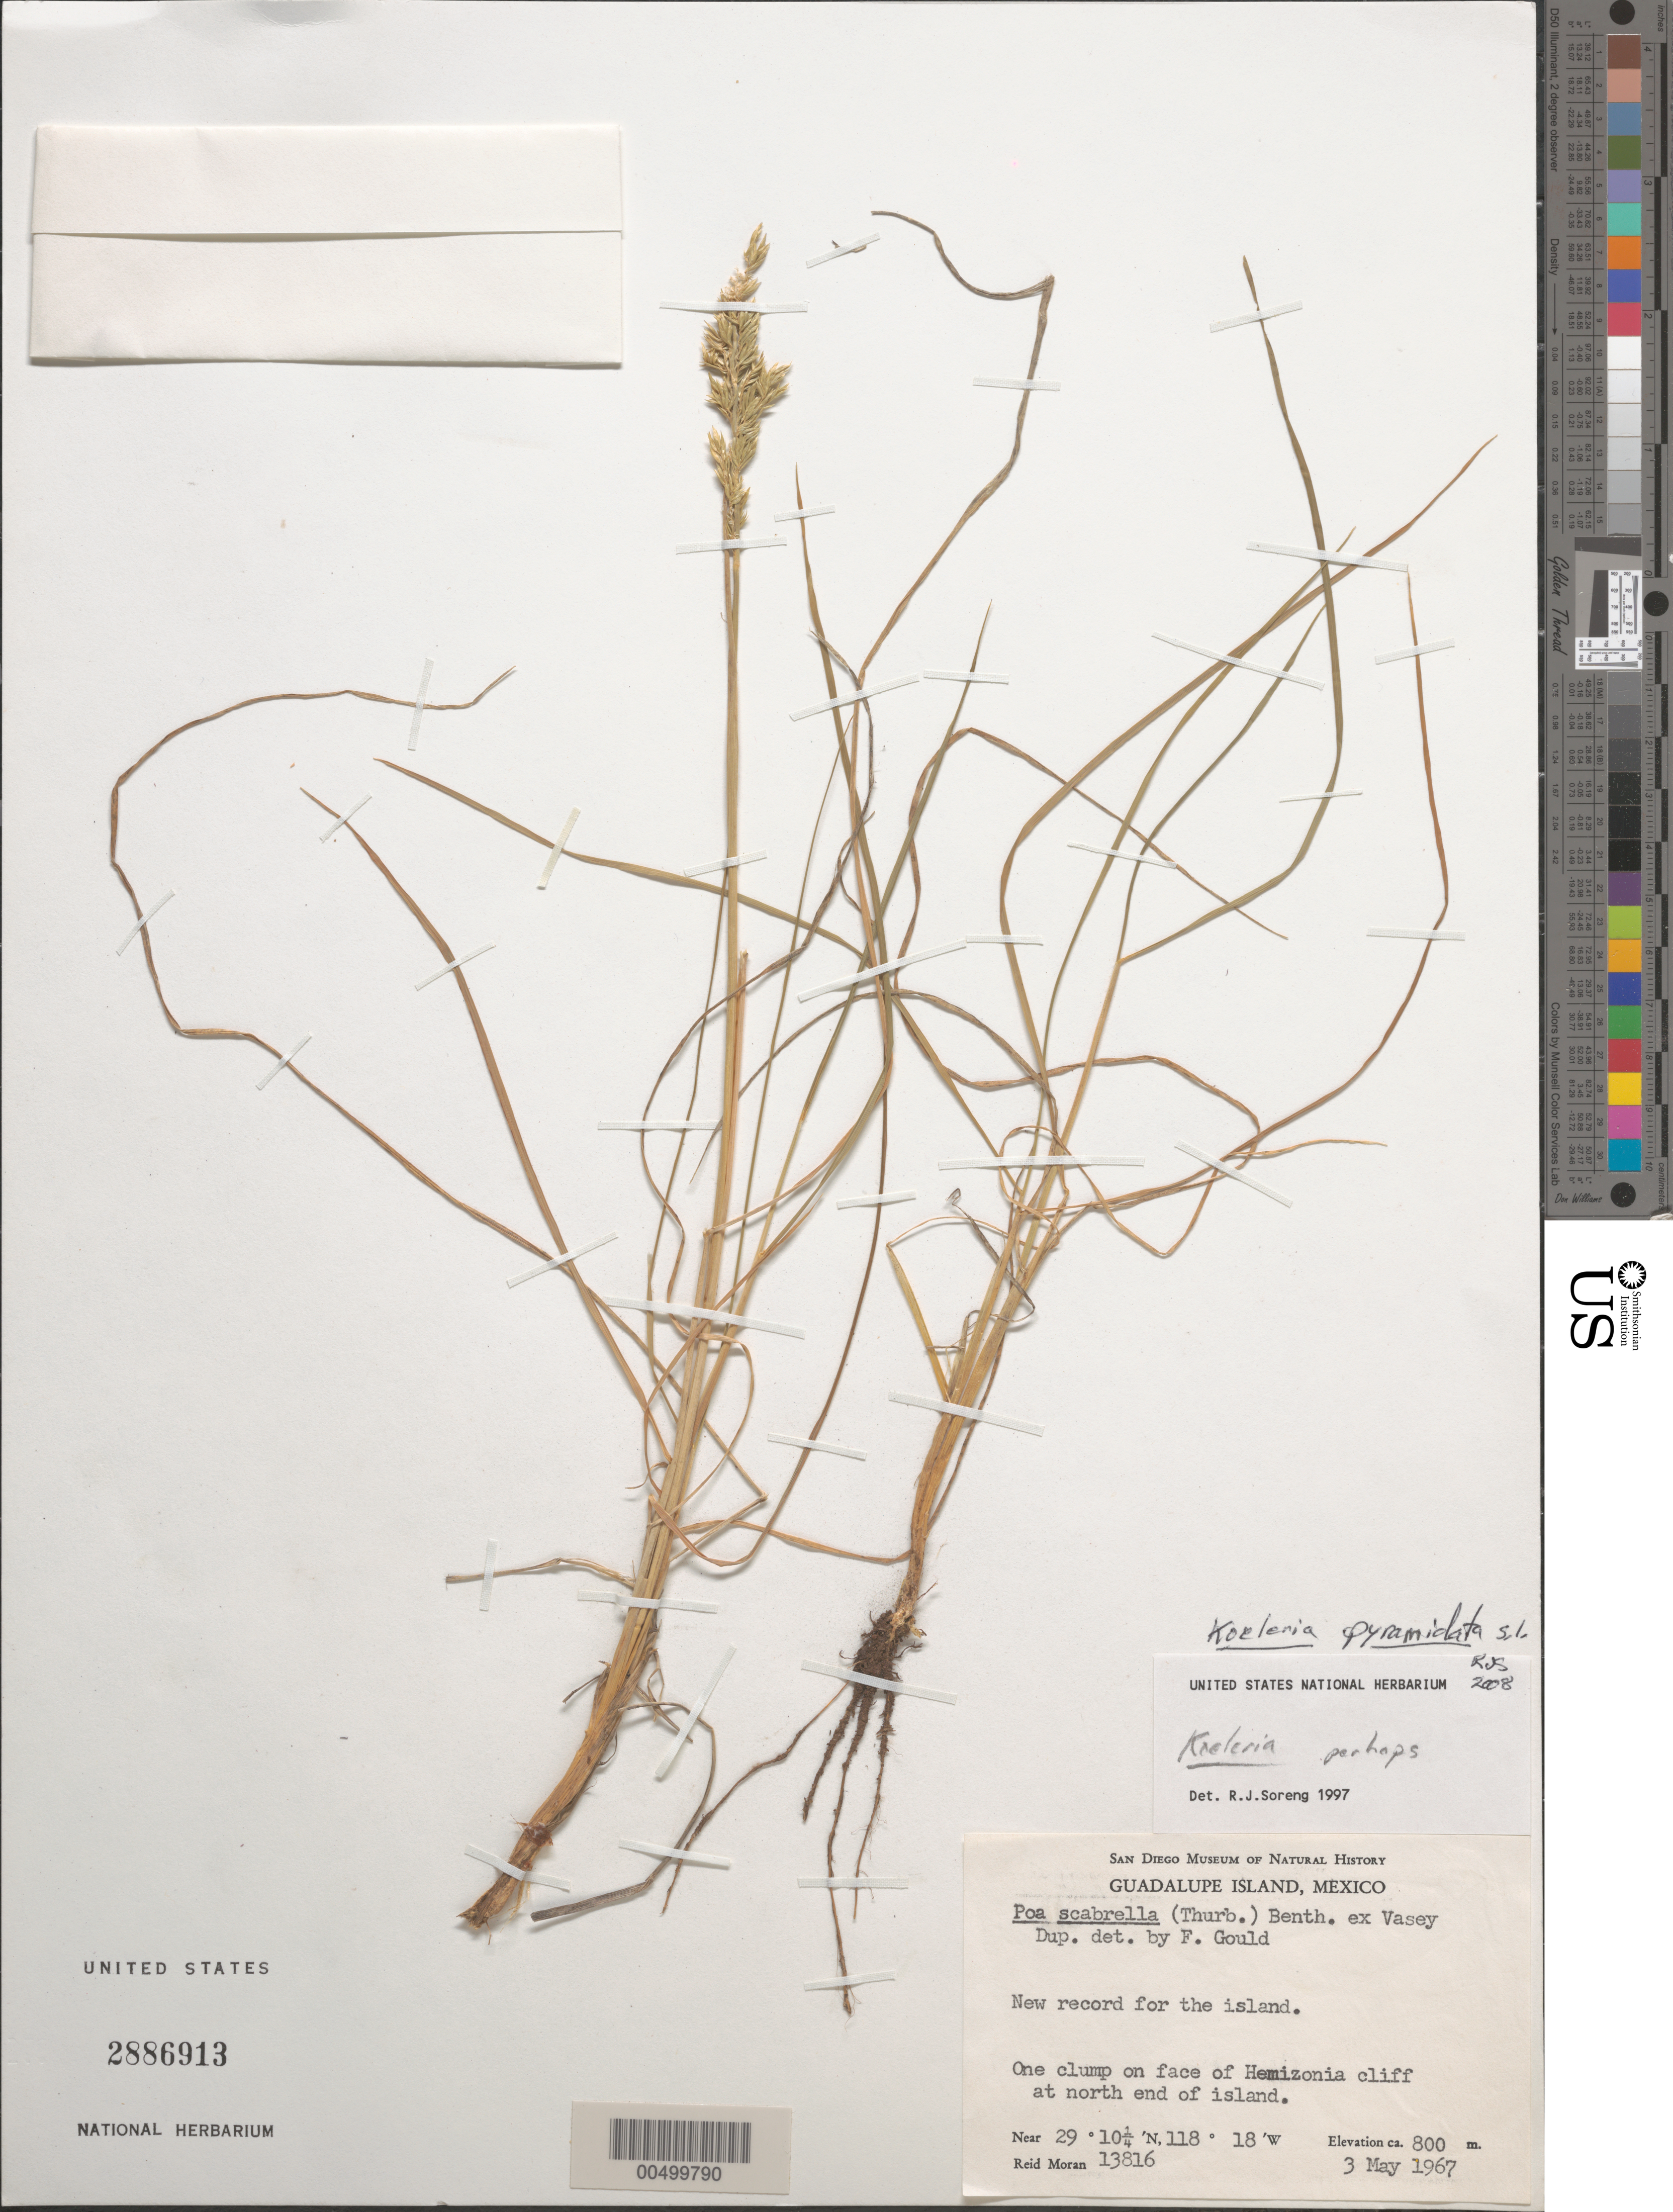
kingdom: Plantae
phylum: Tracheophyta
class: Liliopsida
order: Poales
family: Poaceae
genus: Koeleria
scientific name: Koeleria pyramidata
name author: (Lam.) P. Beauv.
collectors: R. V. Moran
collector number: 13816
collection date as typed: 3 May 1967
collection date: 1967-05-03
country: Mexico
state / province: Baja California Norte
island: Guadelupe Island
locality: Hemizonia cliff at N end of island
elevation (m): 800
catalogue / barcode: US 2886913